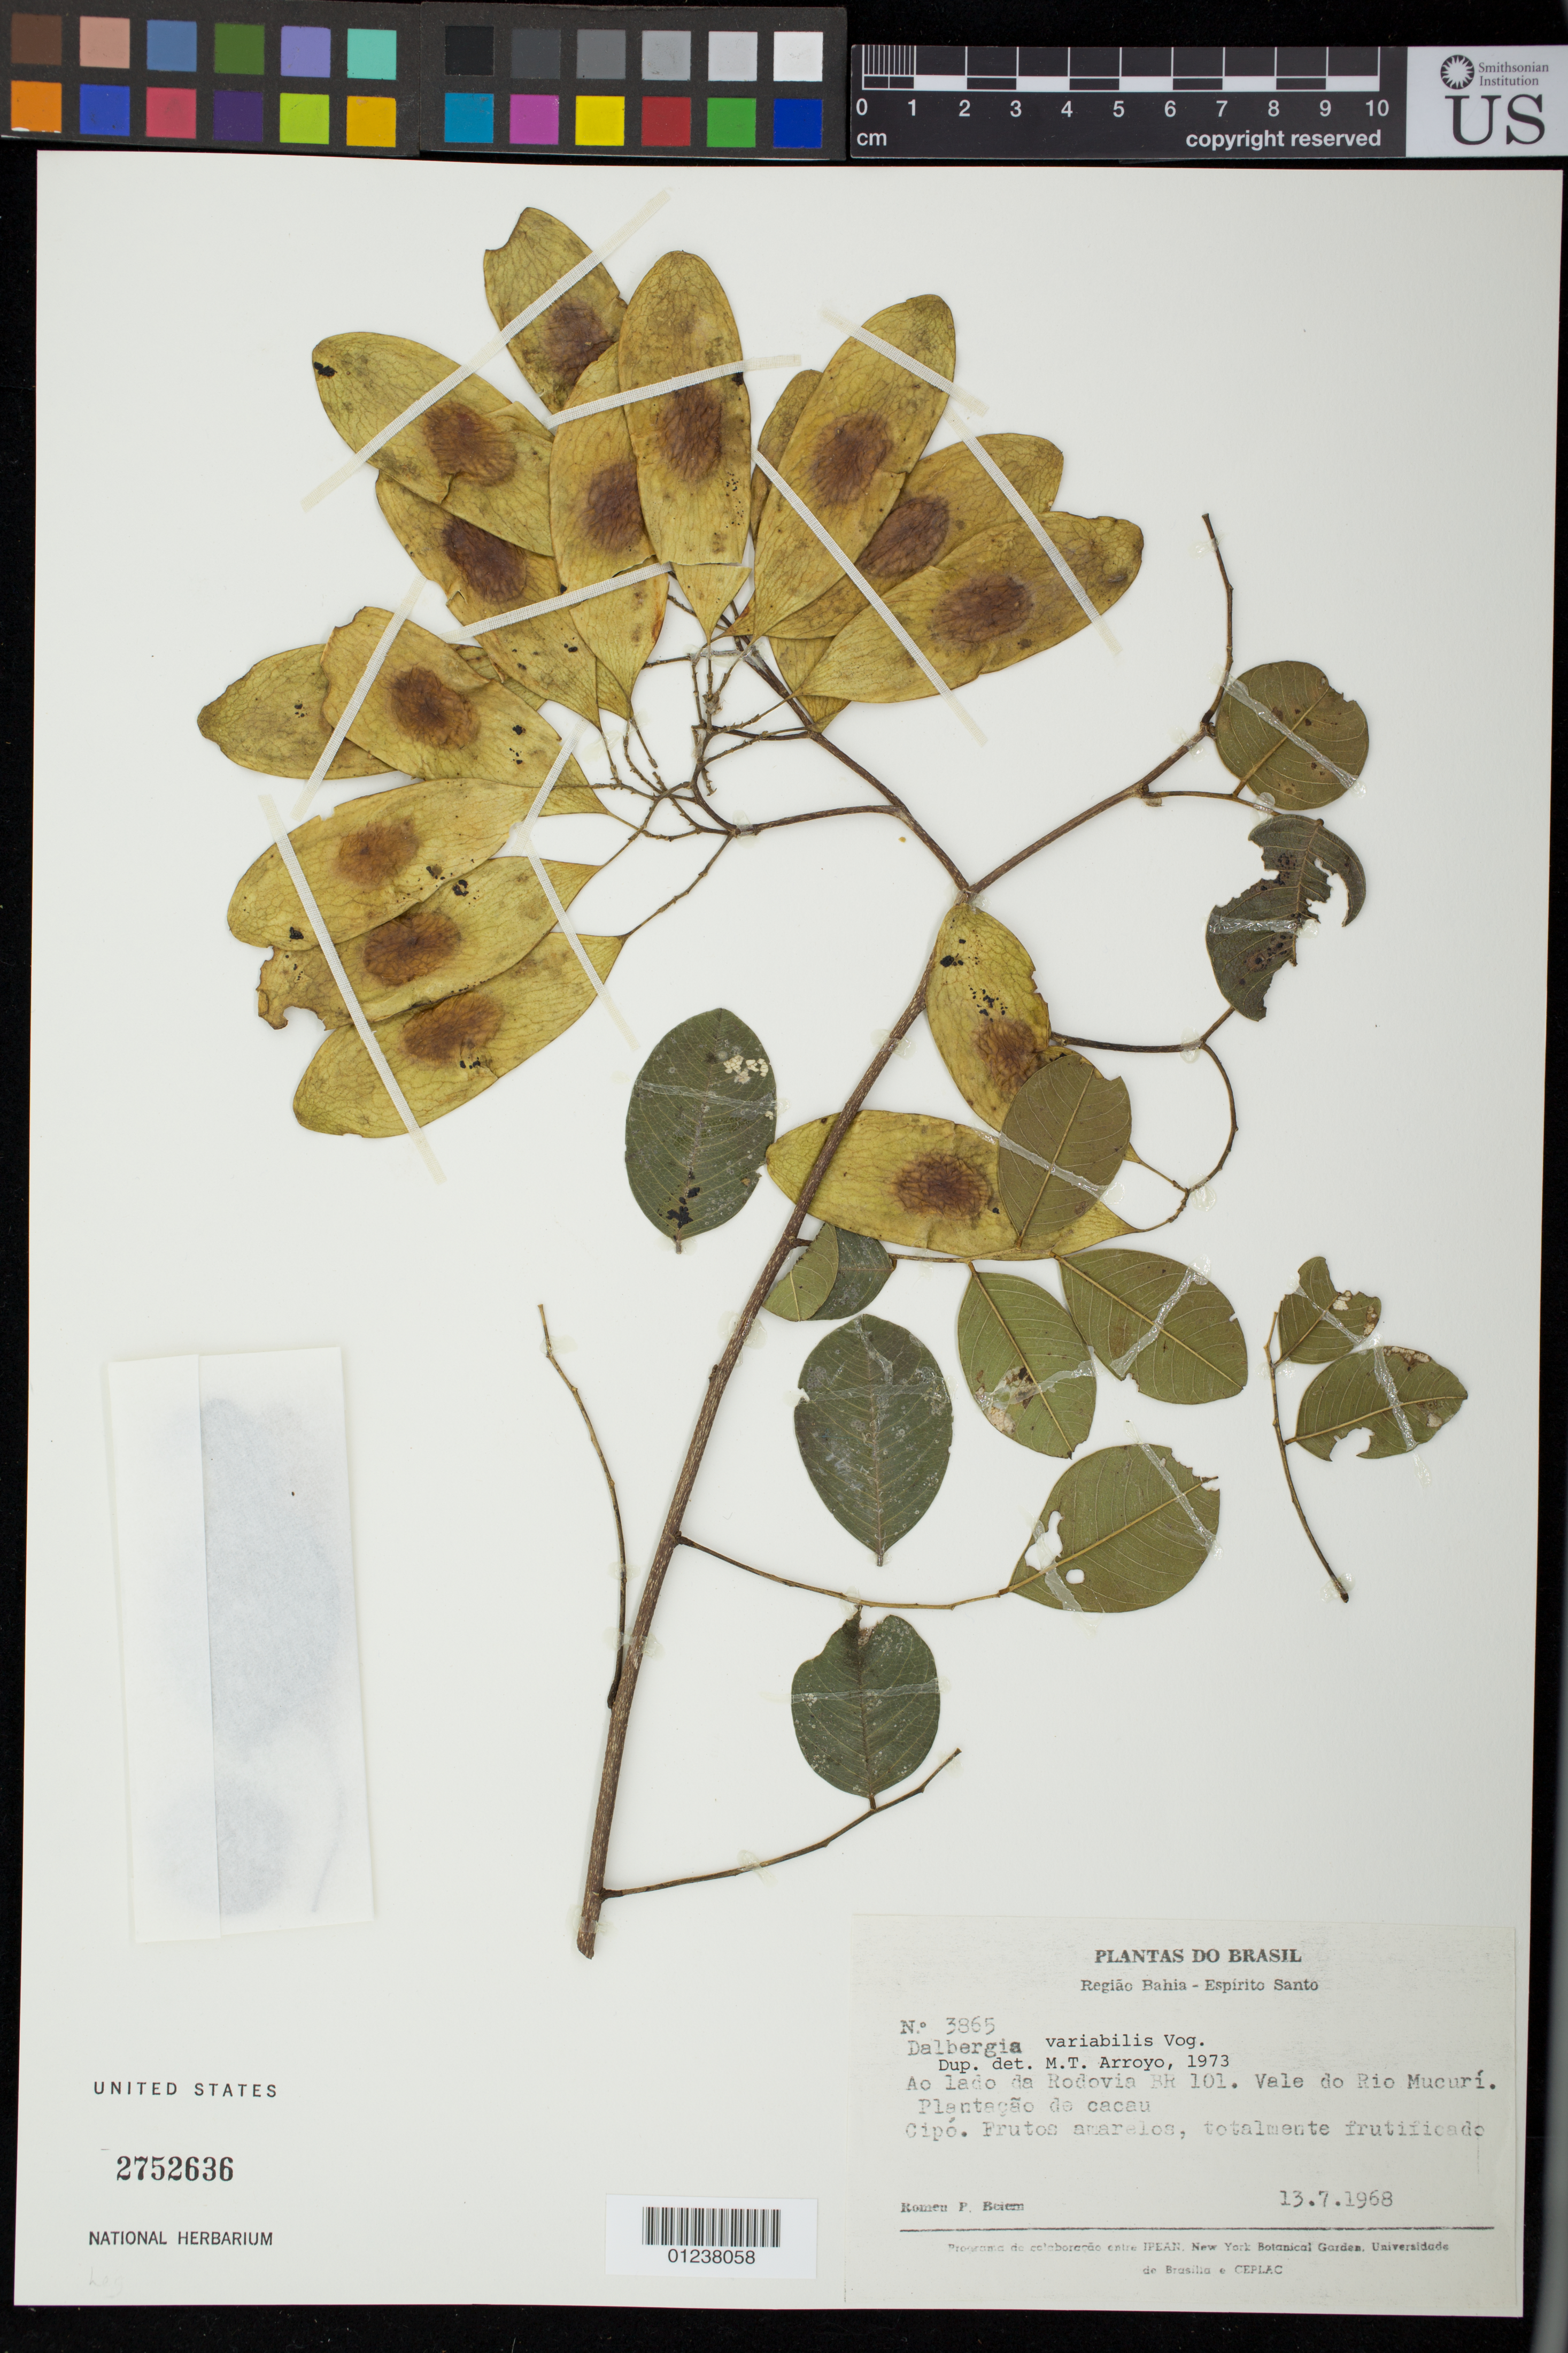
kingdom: Plantae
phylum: Tracheophyta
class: Magnoliopsida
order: Fabales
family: Fabaceae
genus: Dalbergia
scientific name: Dalbergia frutescens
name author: (Vell.) Britton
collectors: R. Belém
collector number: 3865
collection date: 1968-07-13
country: Brazil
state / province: Bahia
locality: Região Bahia - Espírito Santo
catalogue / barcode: US 2752636